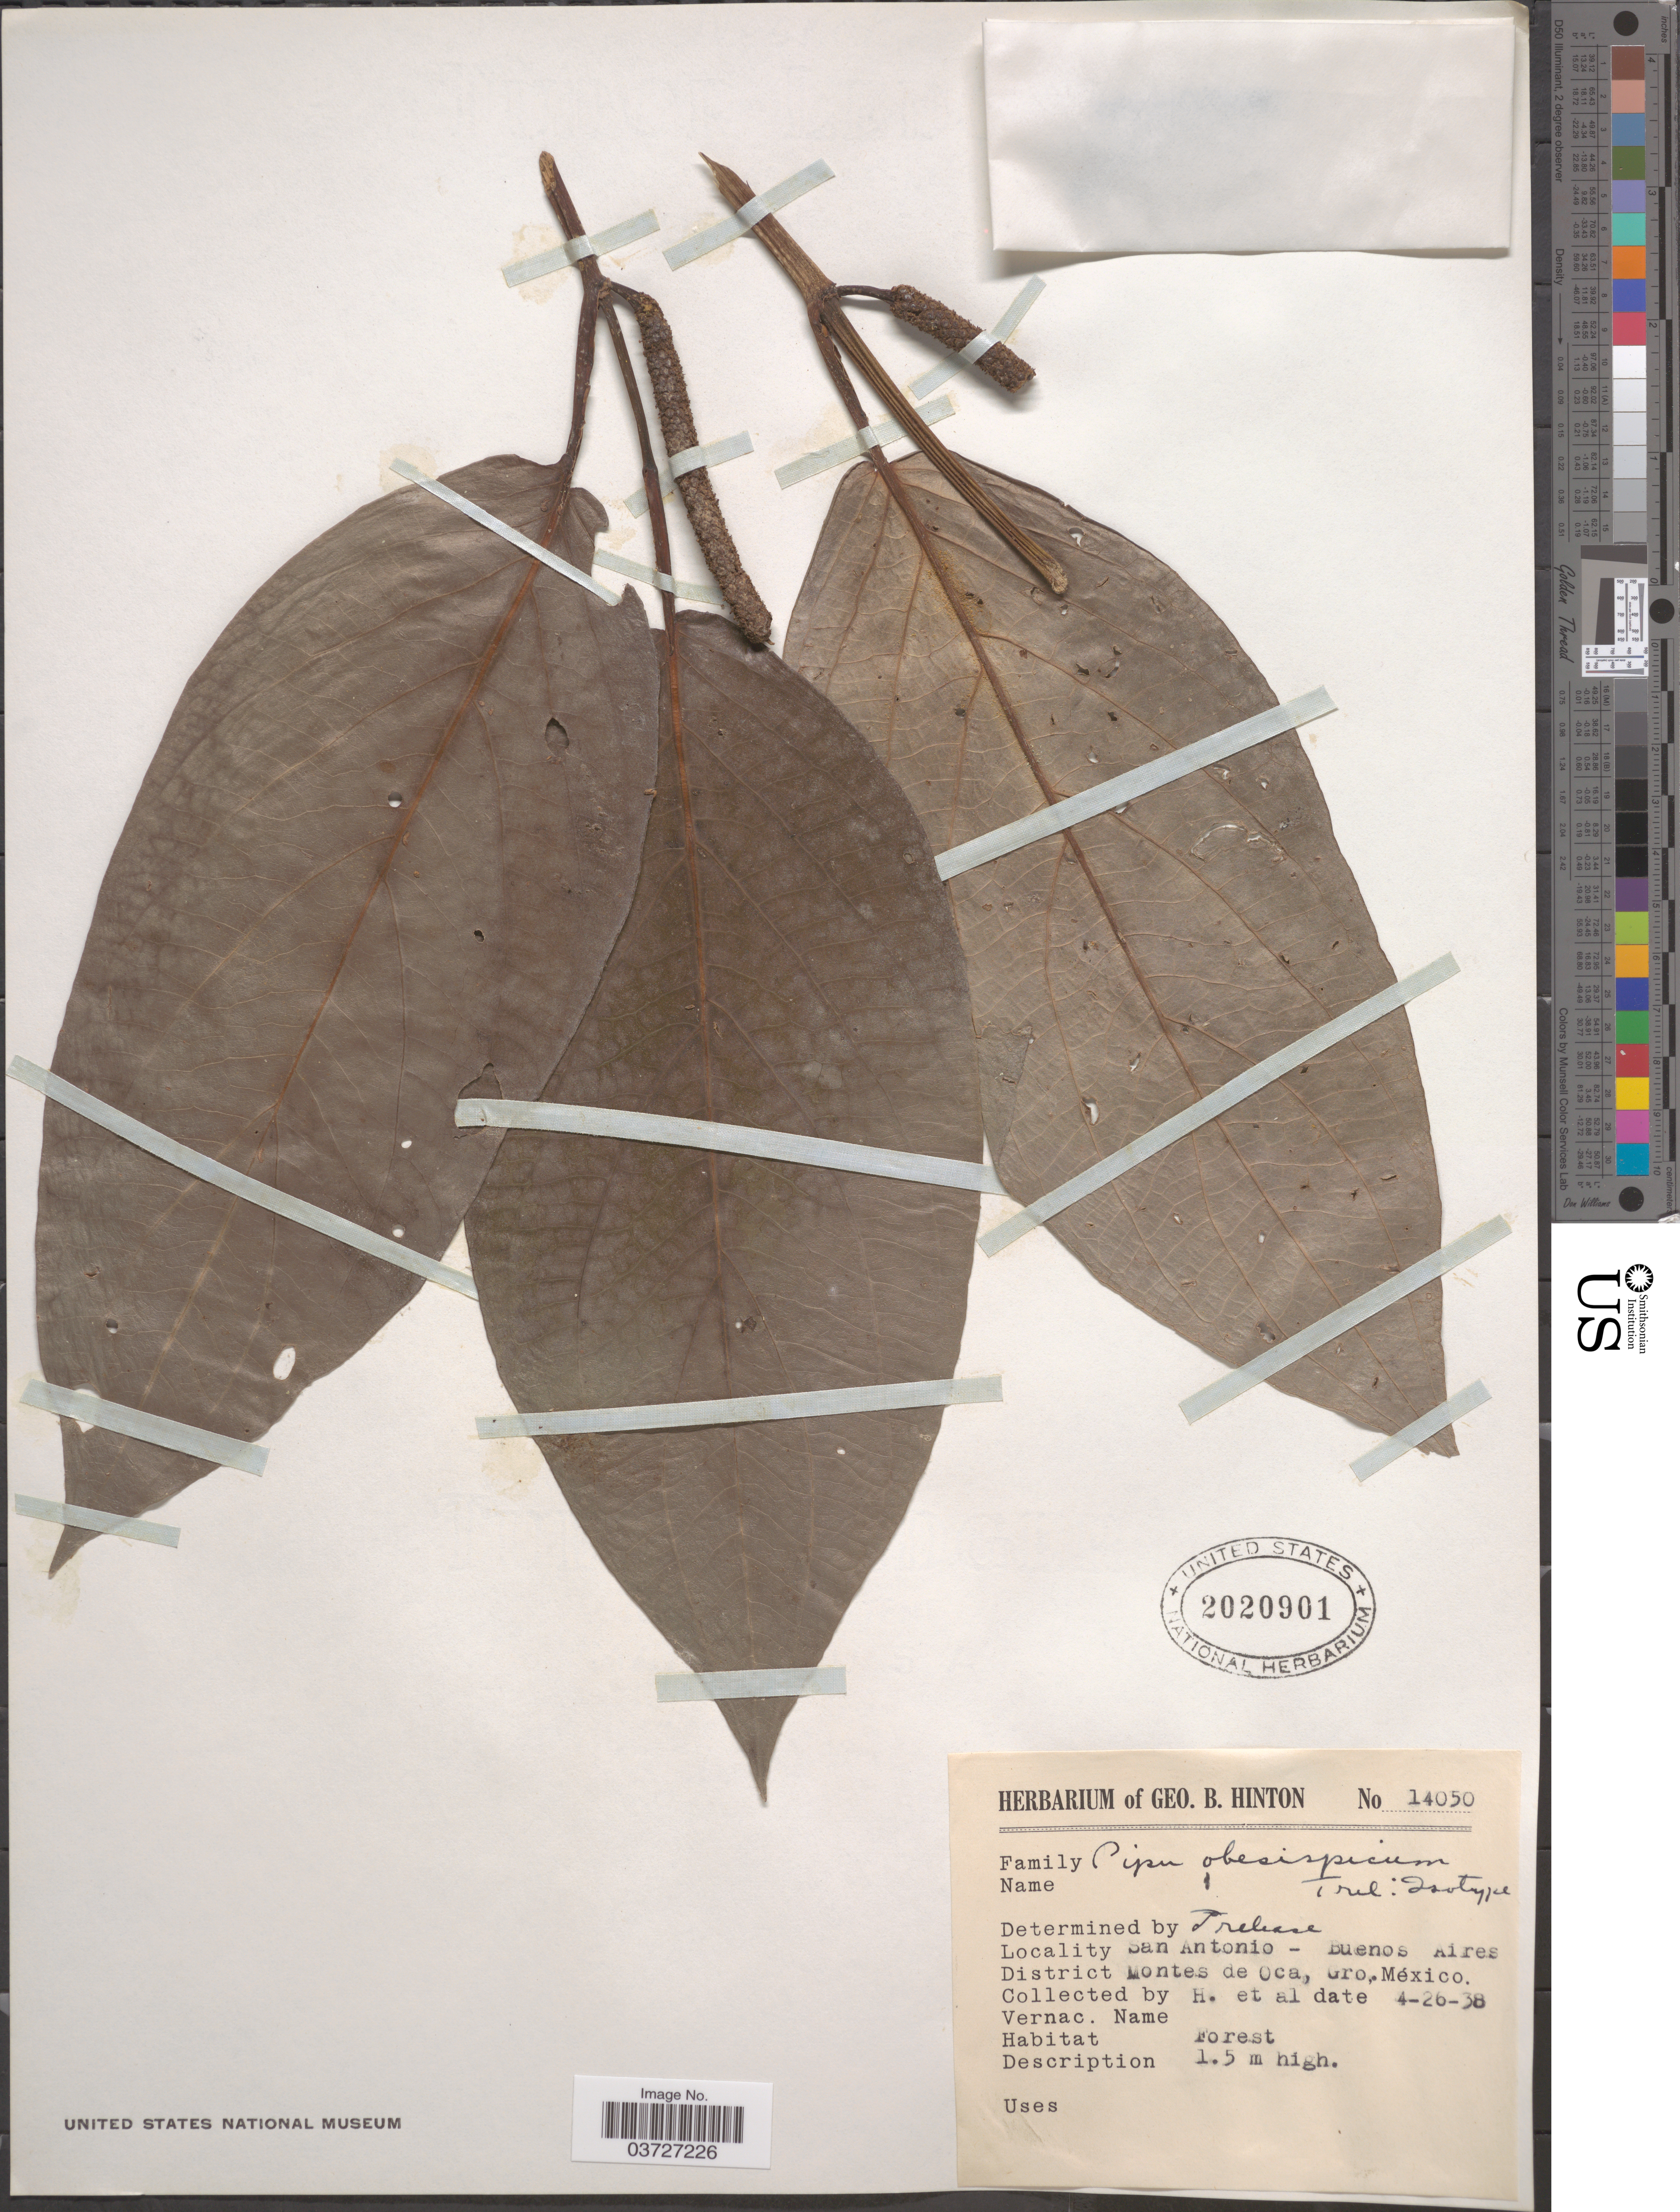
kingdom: Plantae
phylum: Tracheophyta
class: Magnoliopsida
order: Piperales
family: Piperaceae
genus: Piper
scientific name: Piper sp.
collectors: G. B. Hinton & et al.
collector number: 14050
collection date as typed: Transcribed d/m/y: 26/4/38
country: Mexico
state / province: Guerrero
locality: San Antonio - Buenos Aires, District Montes de Oca.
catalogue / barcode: US 2020901